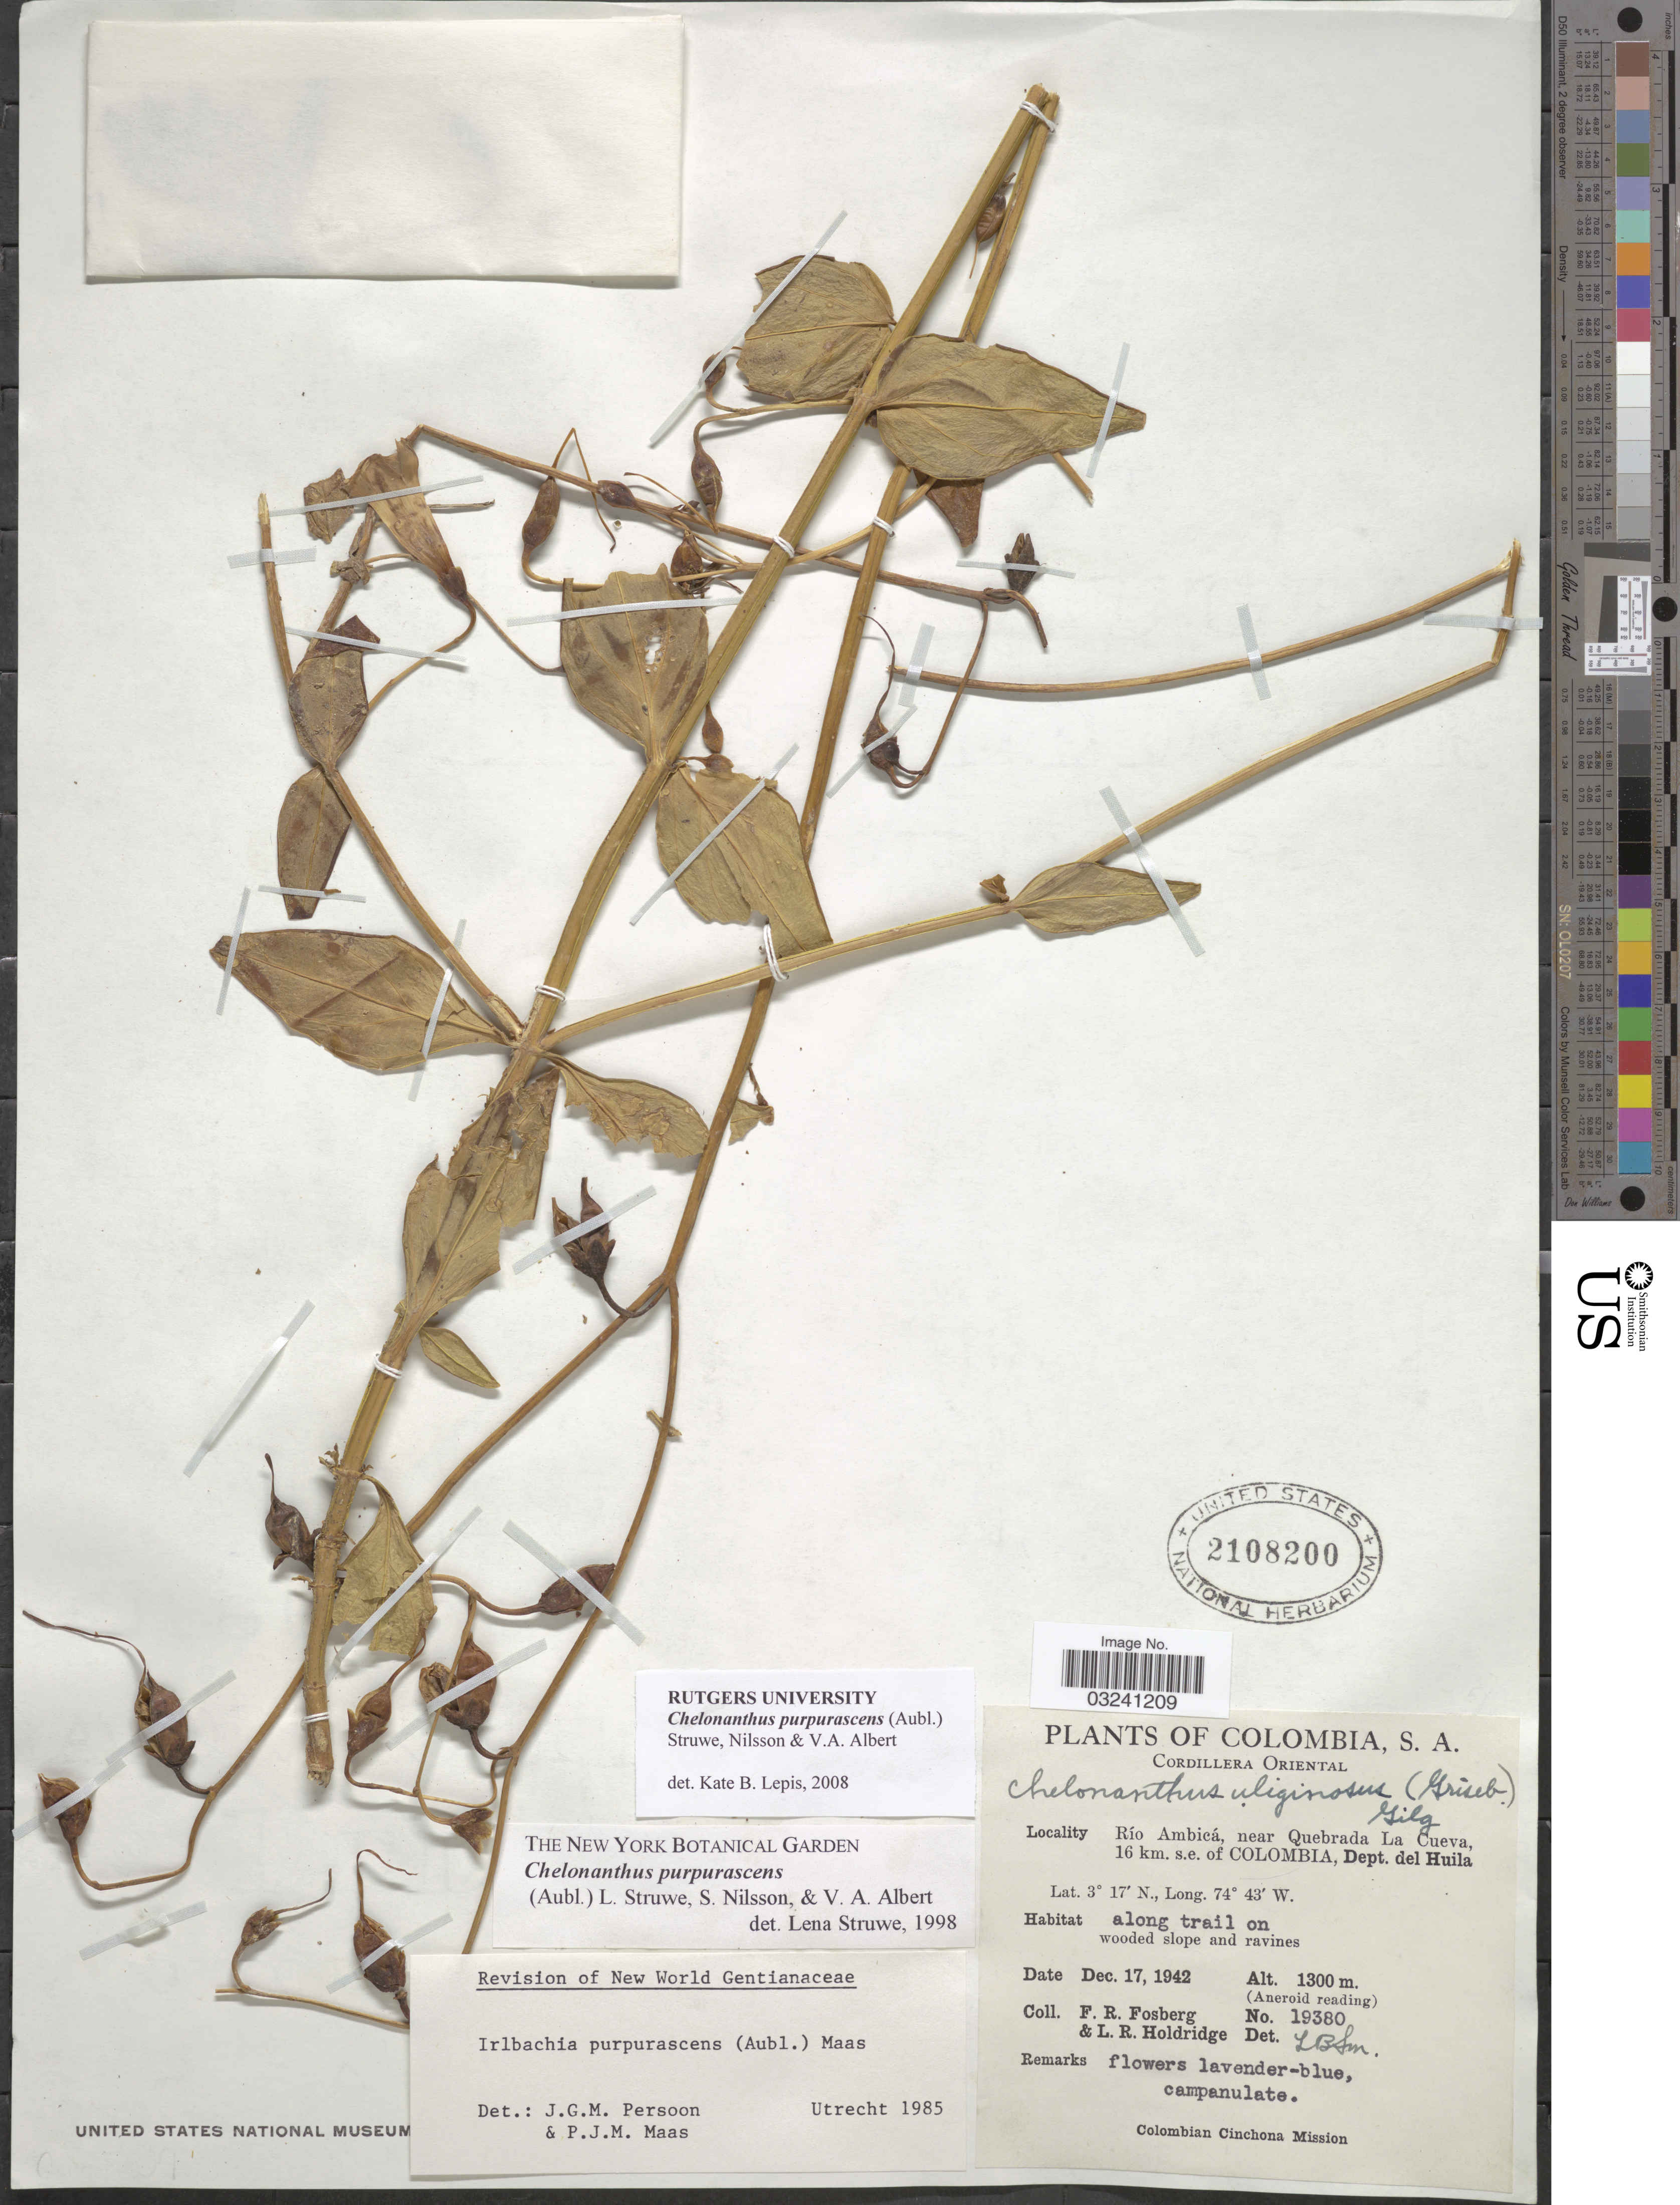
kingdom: Plantae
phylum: Tracheophyta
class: Magnoliopsida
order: Gentianales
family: Gentianaceae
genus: Chelonanthus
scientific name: Chelonanthus purpurascens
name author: (Aubl.) Struwe et al.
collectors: F. R. Fosberg & L. Holdrige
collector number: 19380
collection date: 1942-12-17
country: Colombia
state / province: Huila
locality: Cordillera Oriental. Río Ambicá, near Quebrada La Cueva, 16 km. s.e. of Colombia, Dept. del Huila.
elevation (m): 1300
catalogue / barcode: US 2108200